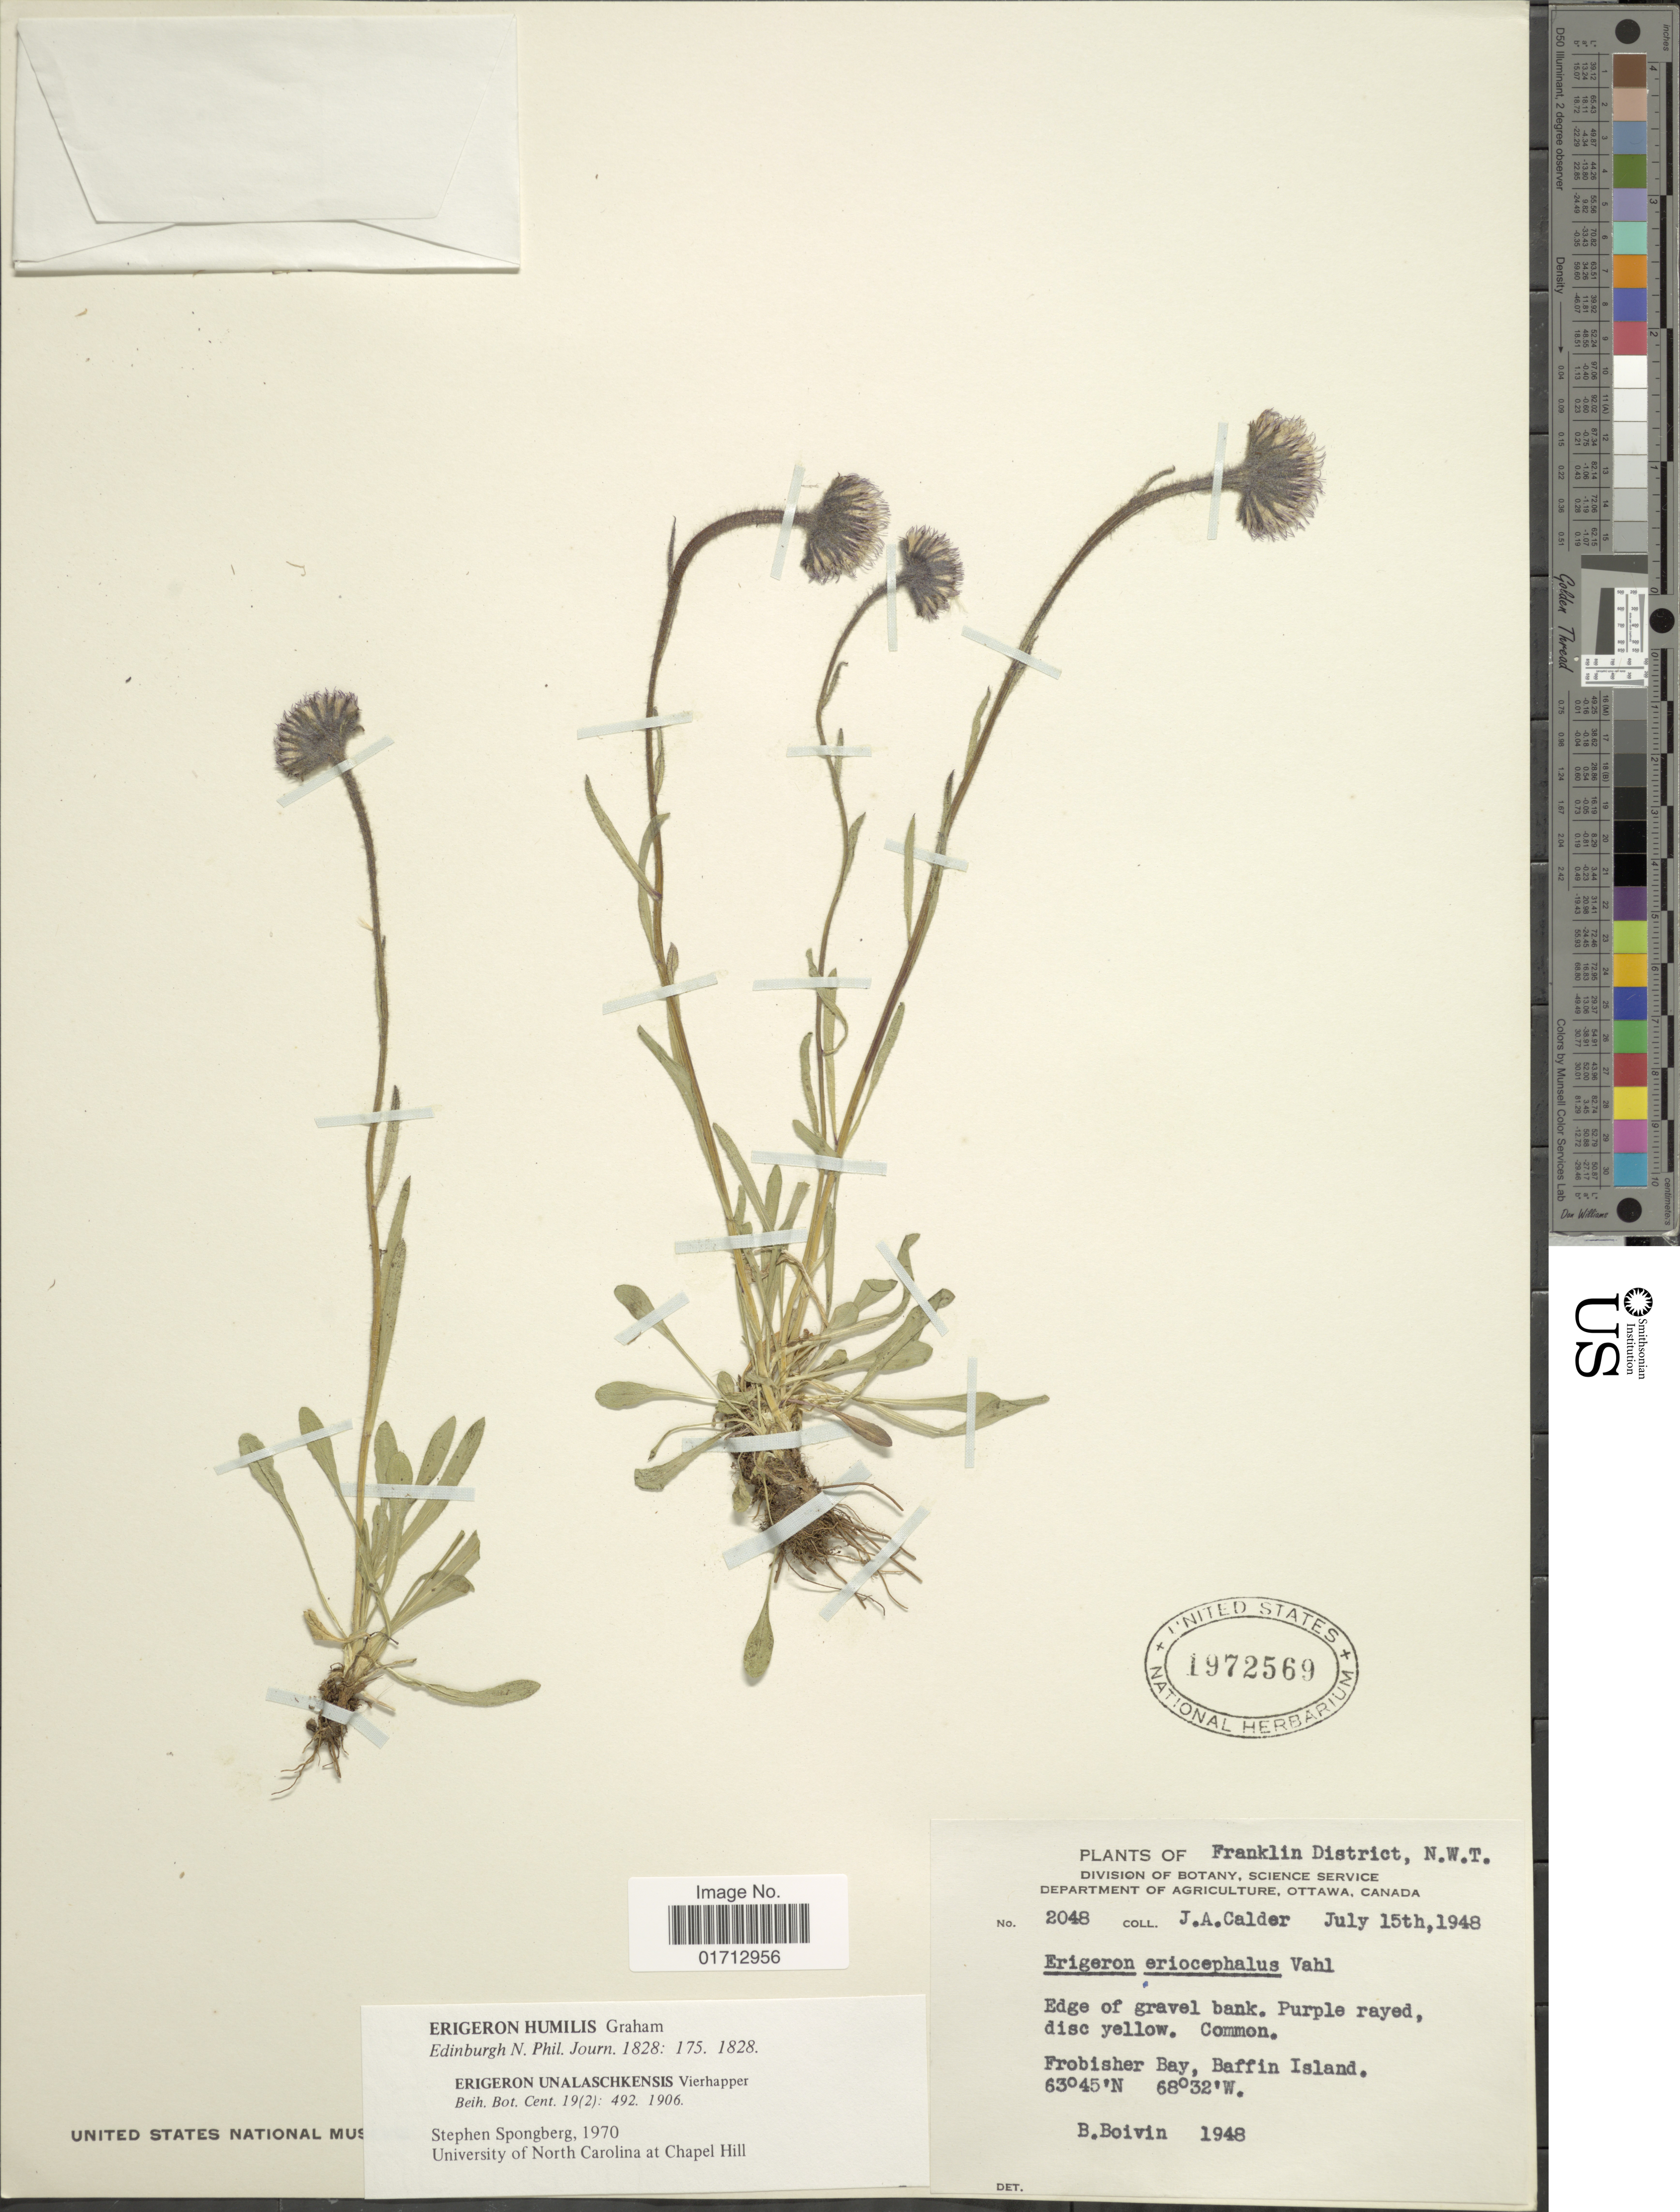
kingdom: Plantae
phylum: Tracheophyta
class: Magnoliopsida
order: Asterales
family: Asteraceae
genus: Erigeron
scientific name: Erigeron humilis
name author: Graham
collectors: J. A. Calder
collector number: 2048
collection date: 1948-07-15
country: Canada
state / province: Northwest Territories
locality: Franklin District, Frobisher Bay, Baffin Island.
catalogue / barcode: US 1972569